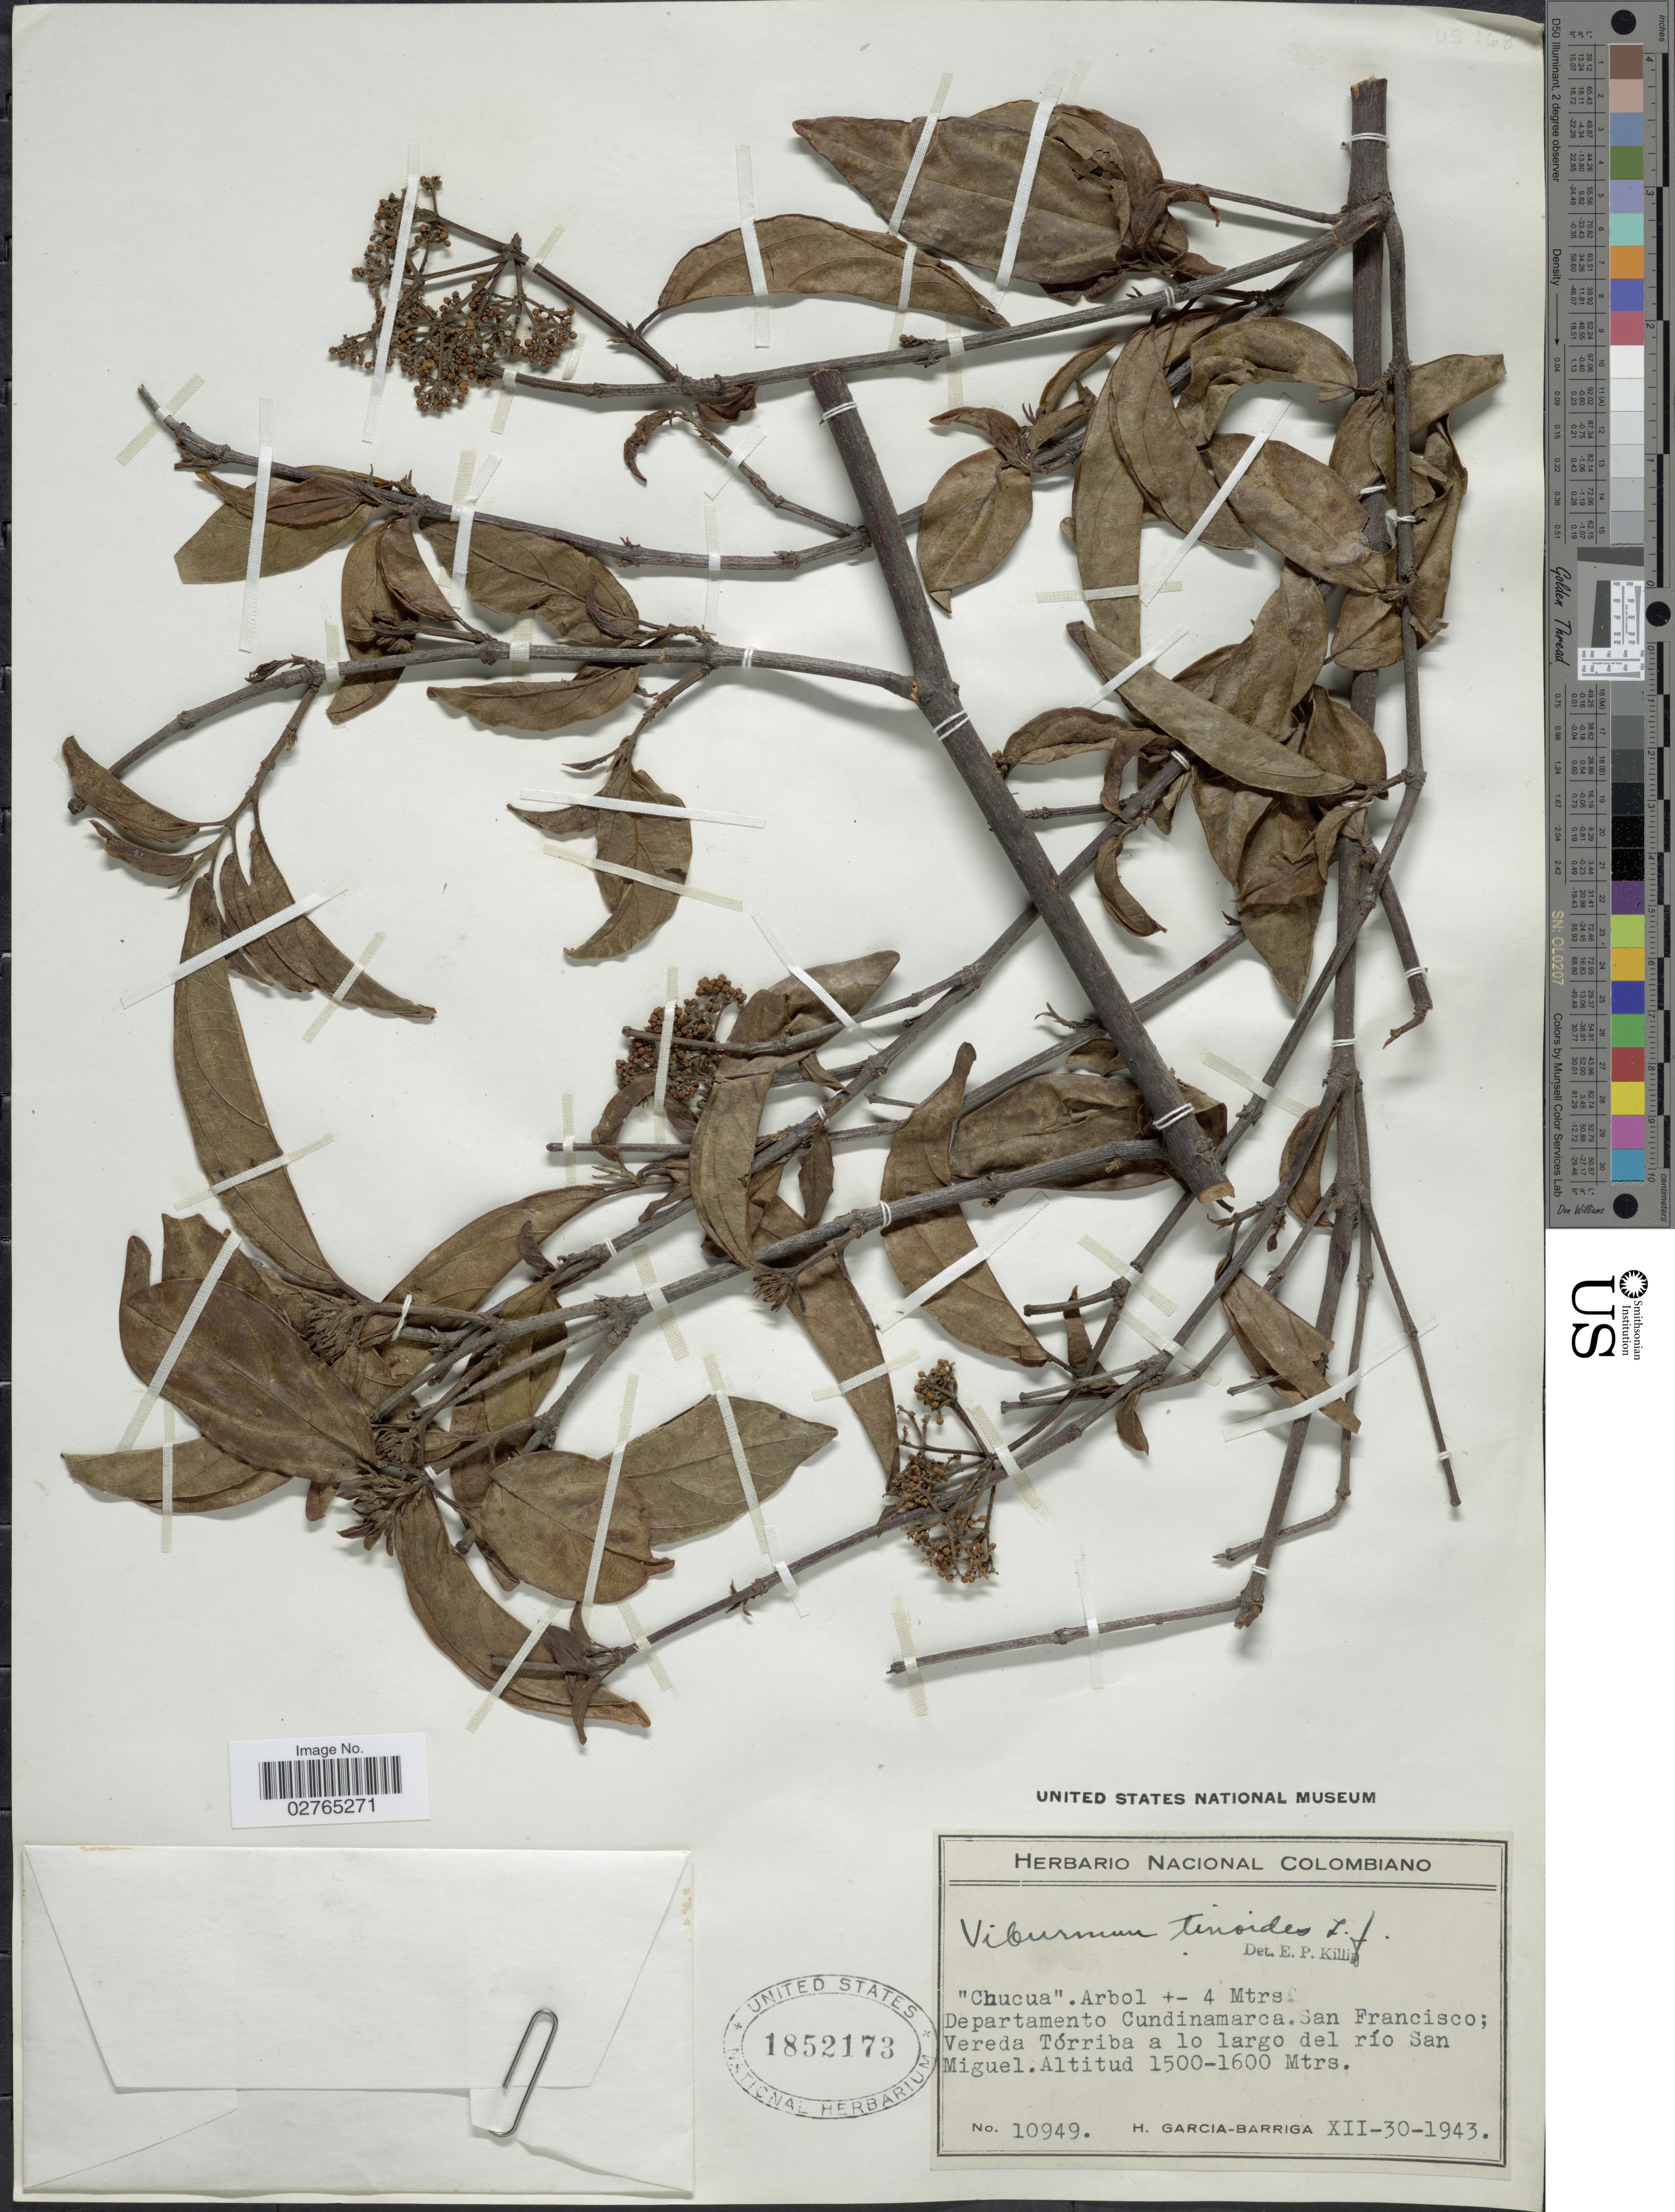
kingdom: Plantae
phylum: Tracheophyta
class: Magnoliopsida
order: Dipsacales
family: Viburnaceae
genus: Viburnum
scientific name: Viburnum tinoides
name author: L. f.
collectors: H. García Barriga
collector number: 10949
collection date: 1943-12-30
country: Colombia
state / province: Cundinamarca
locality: Departamento Cundinamarca. San Francisco; Vereda Tórriba a lo largo del río San Miguel.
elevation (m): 1500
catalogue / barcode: US 1852173